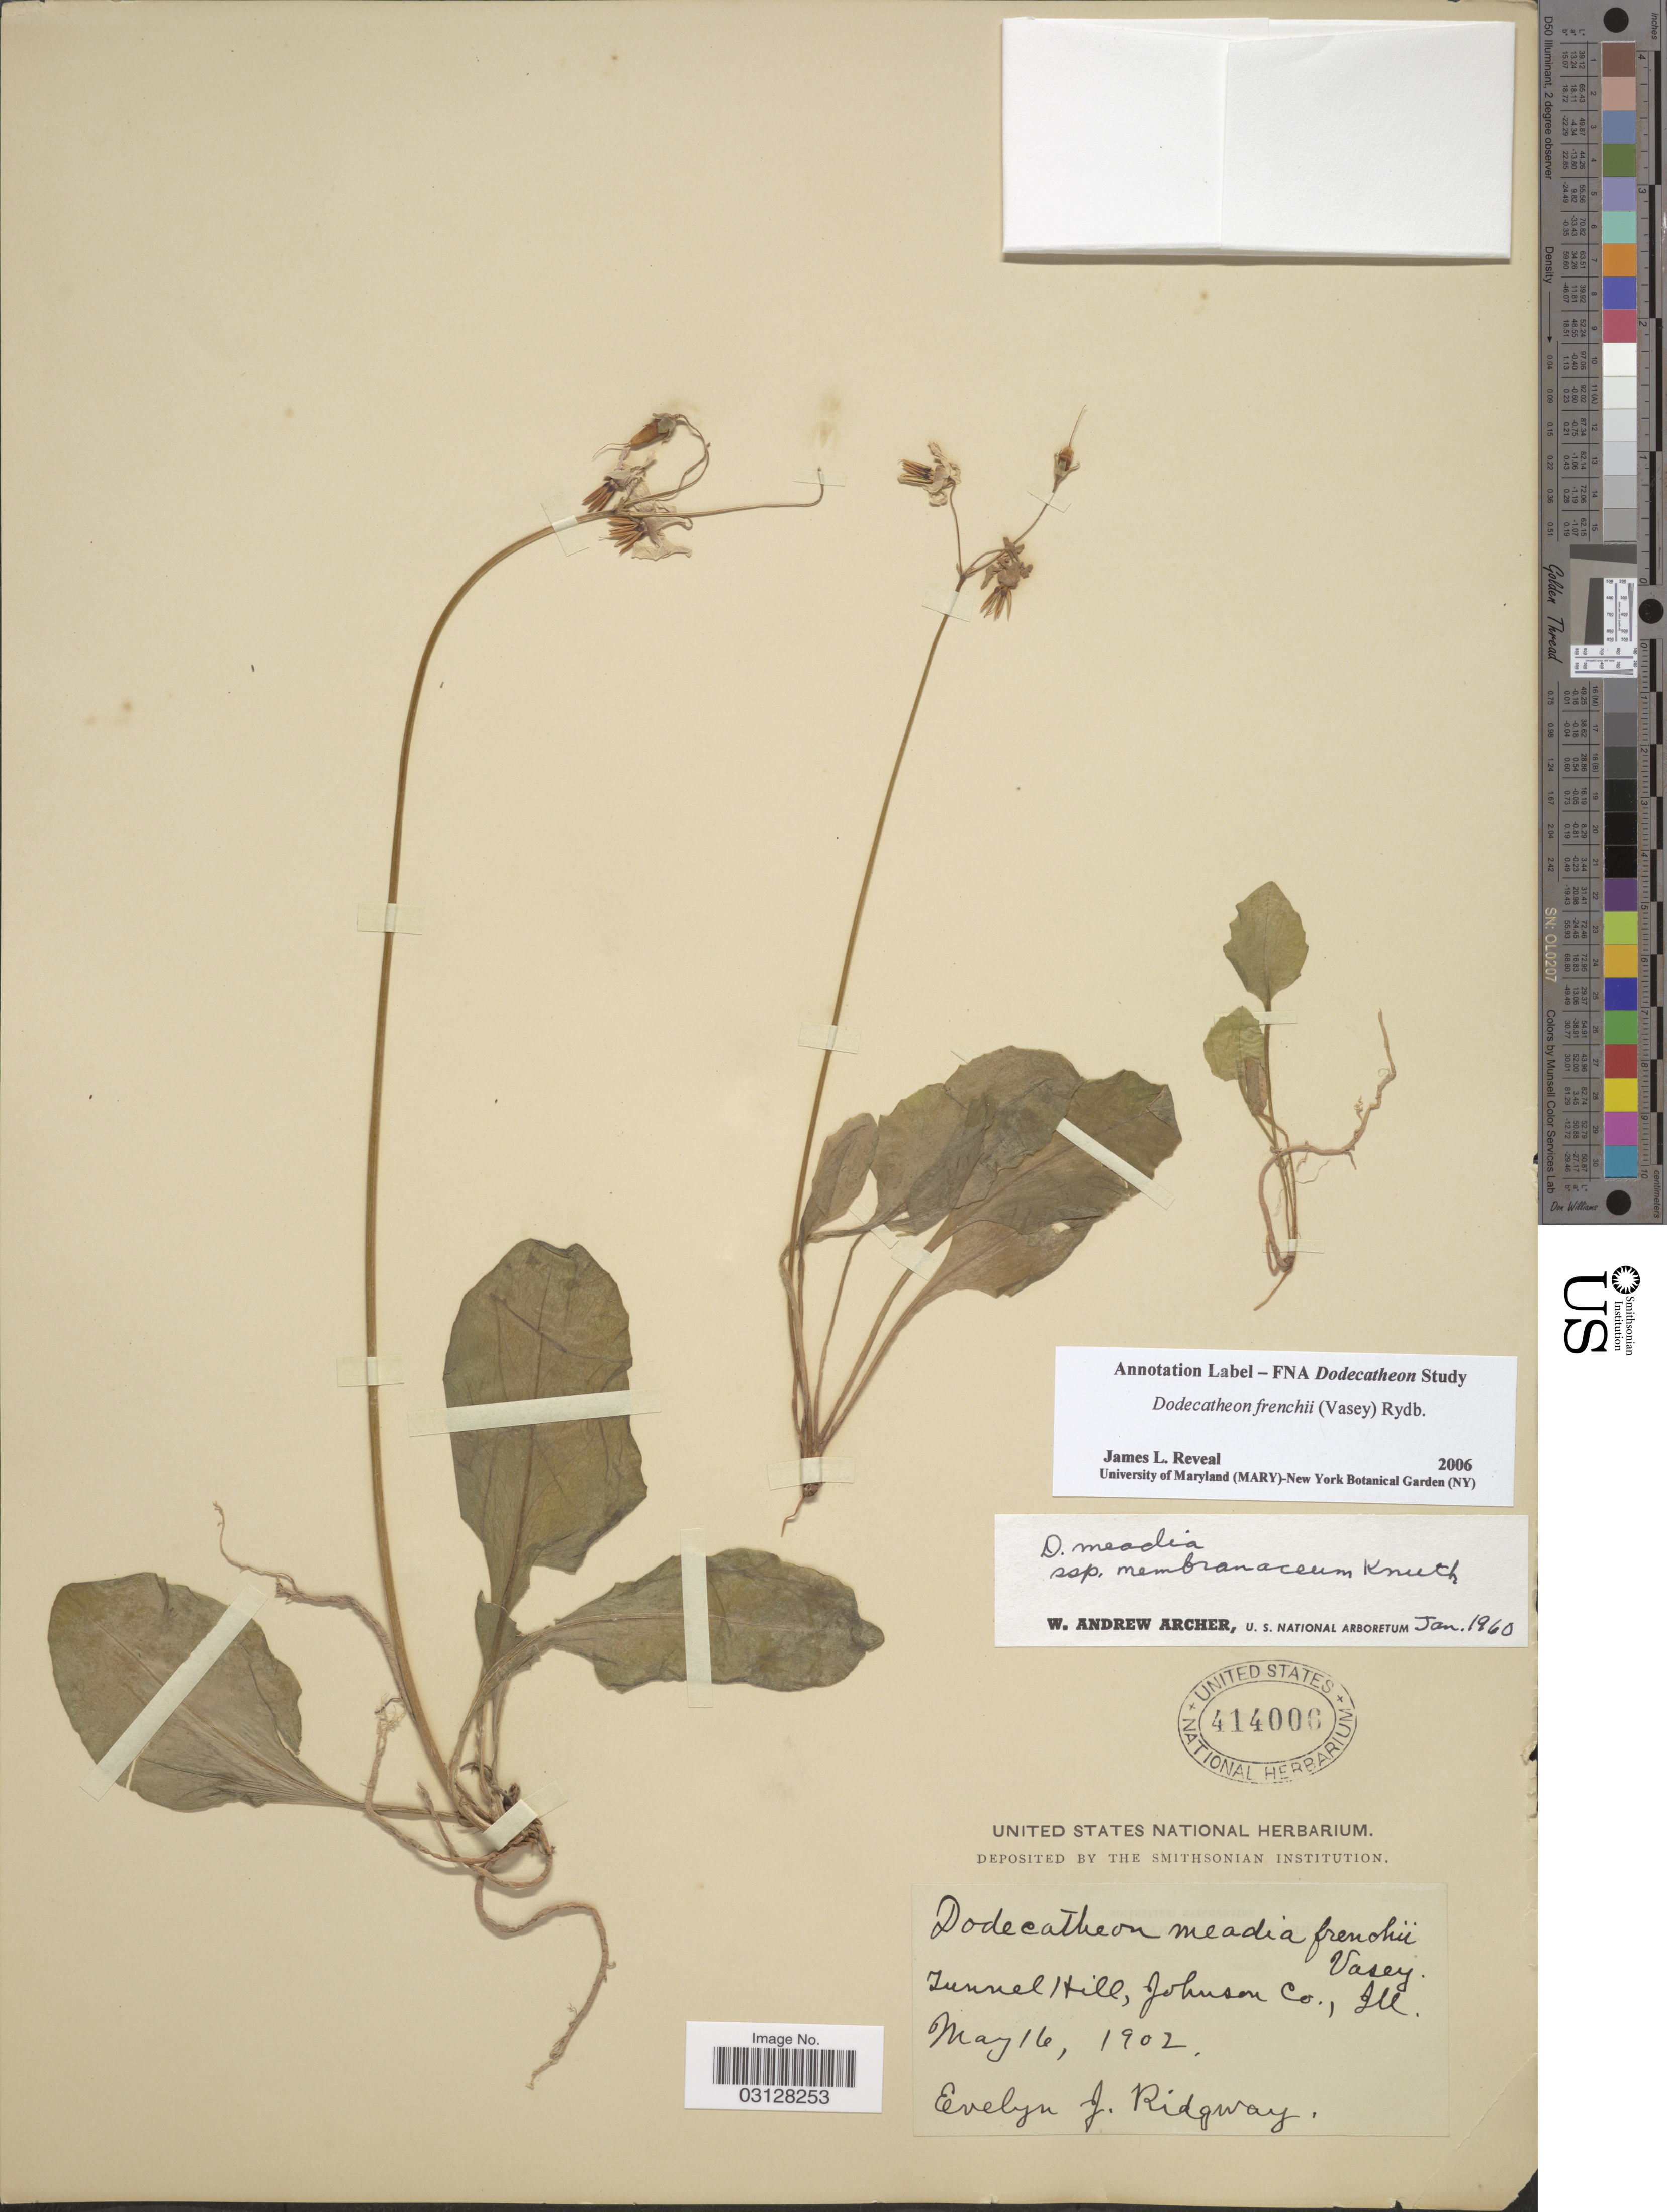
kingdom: Plantae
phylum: Tracheophyta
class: Magnoliopsida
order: Ericales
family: Primulaceae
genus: Dodecatheon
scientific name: Dodecatheon frenchii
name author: (Vasey) Rydb.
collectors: E. Ridgway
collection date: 1902-05-16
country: United States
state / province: Illinois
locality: Tunnel Hill, Johnson Co.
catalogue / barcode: US 414006